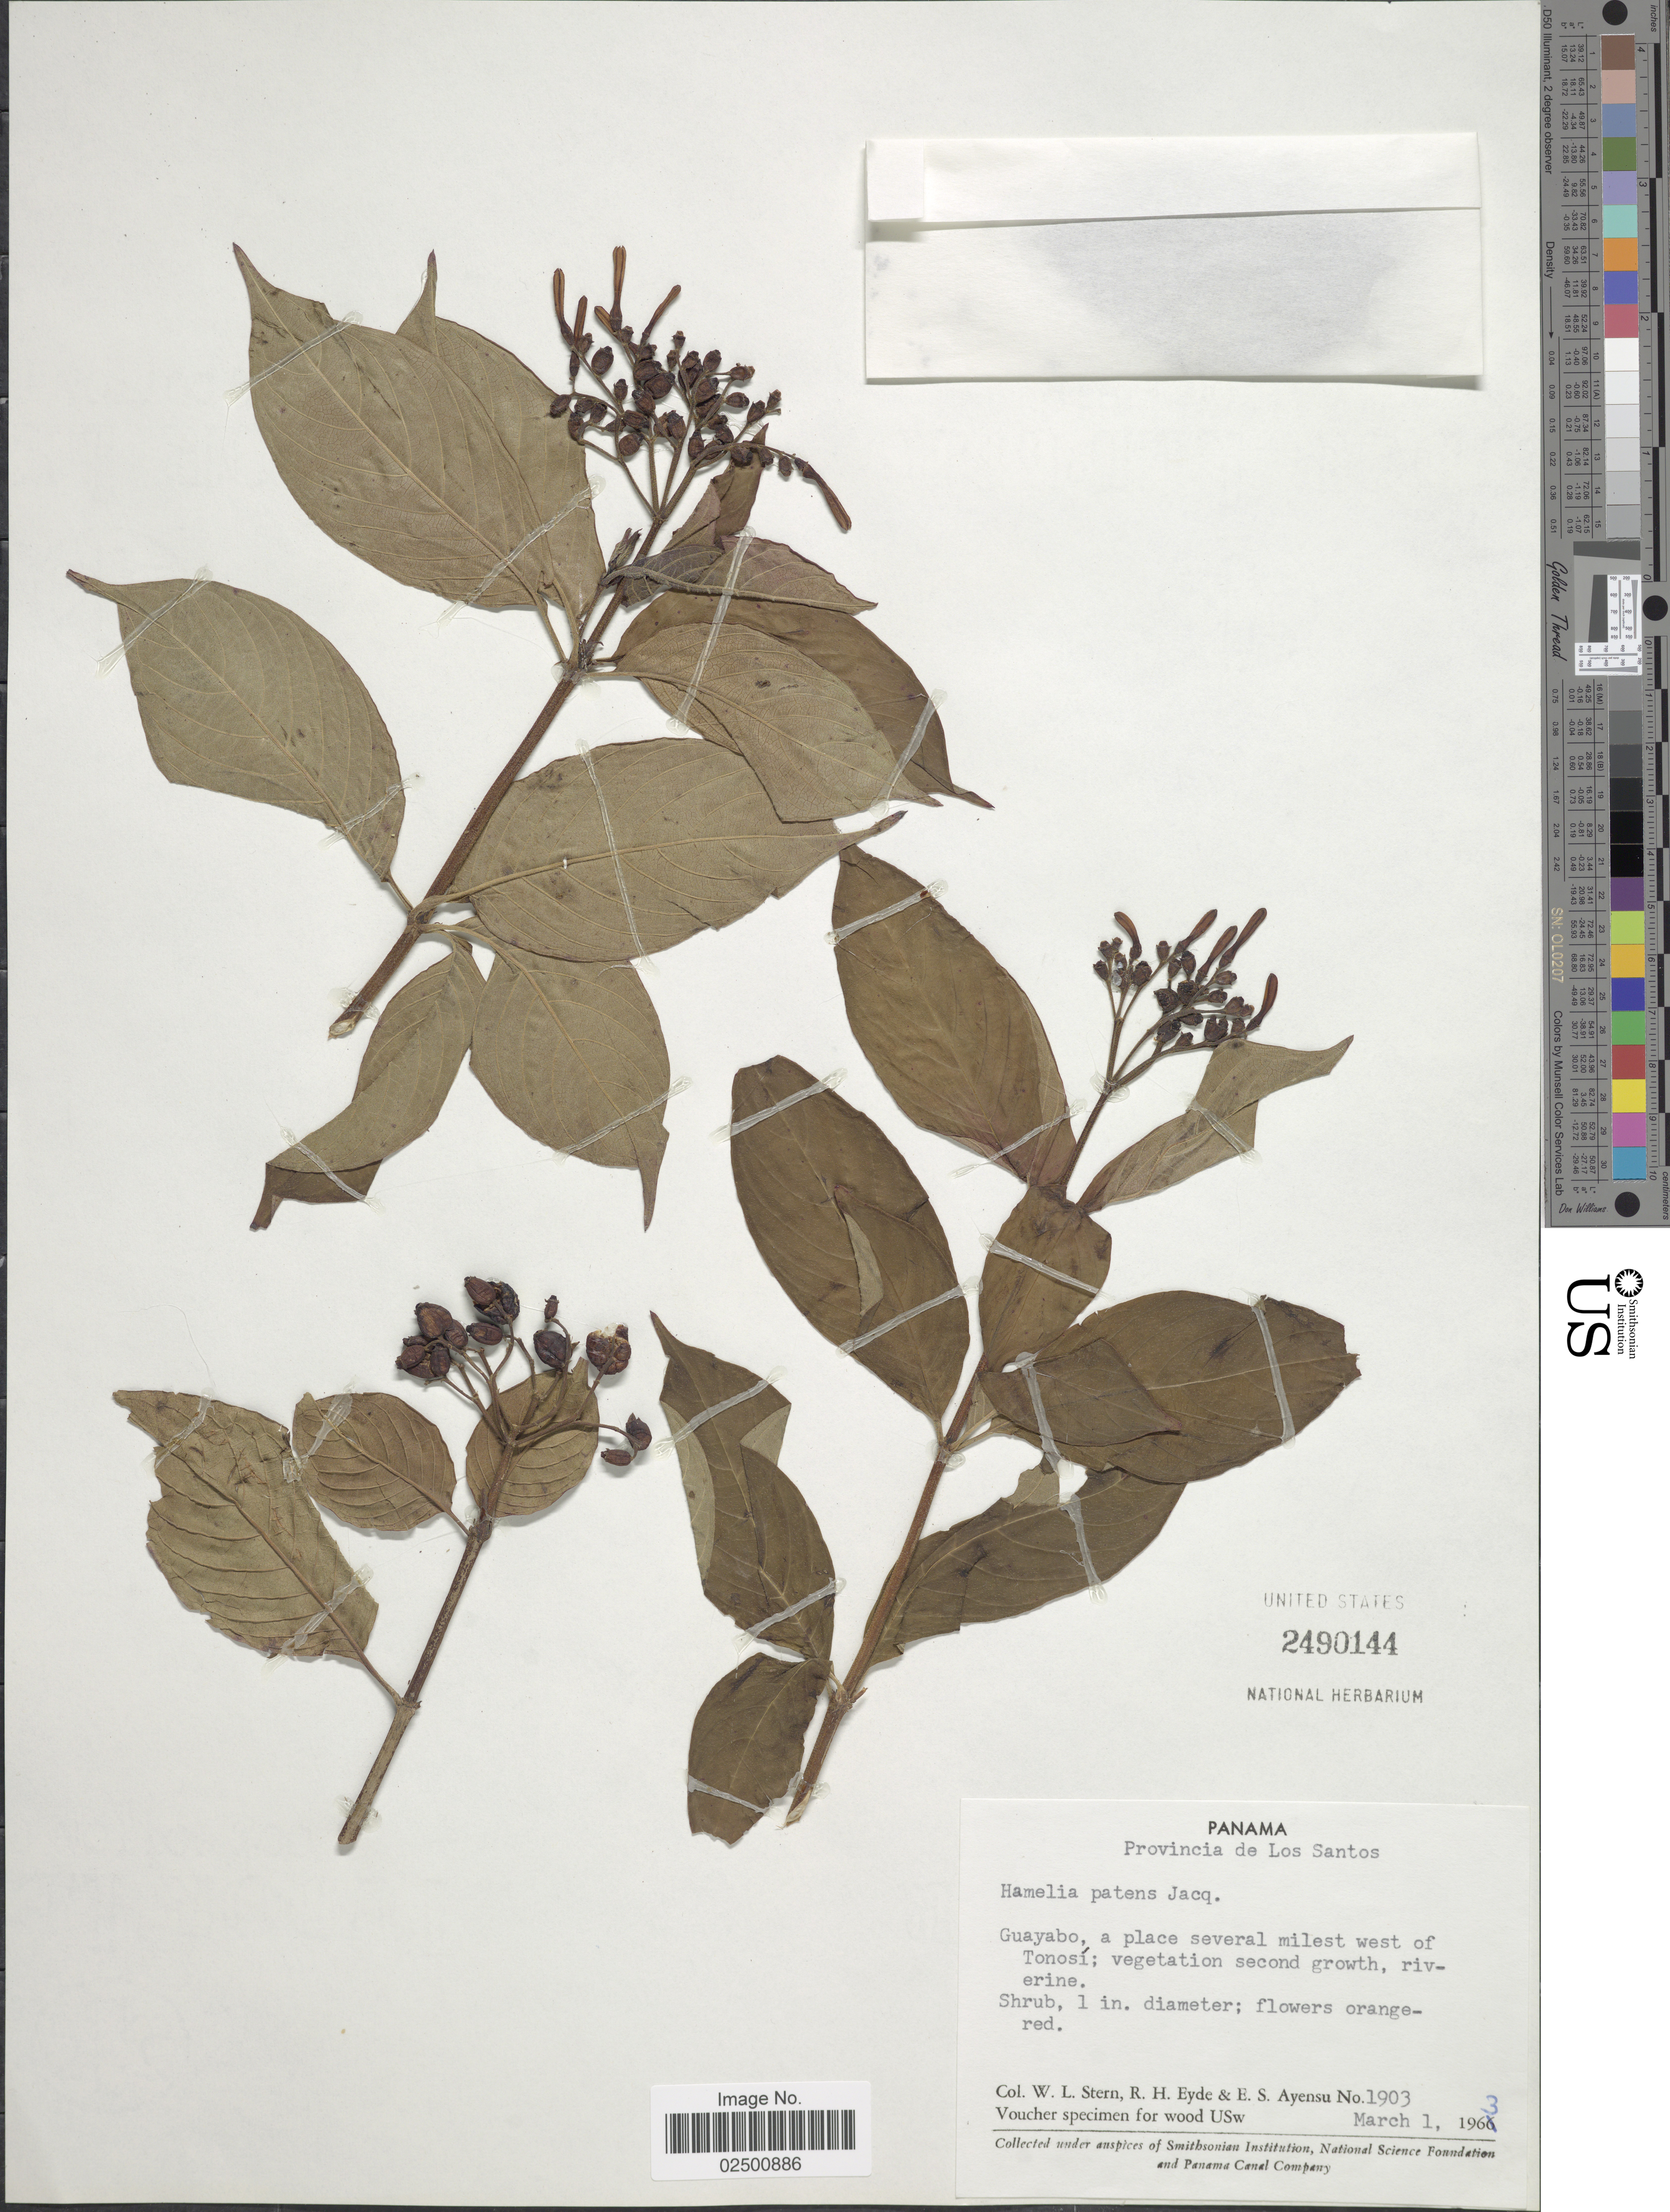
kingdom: Plantae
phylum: Tracheophyta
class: Magnoliopsida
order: Gentianales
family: Rubiaceae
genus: Hamelia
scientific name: Hamelia patens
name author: Jacq.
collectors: W. L. Stern, R. H. Eyde & E. S. Ayensu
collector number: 1903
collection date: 1963-03-01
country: Panama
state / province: Los Santos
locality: Provincia de Los Santos. Guayabo, a place several milest west of Tonosi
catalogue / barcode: US 2490144